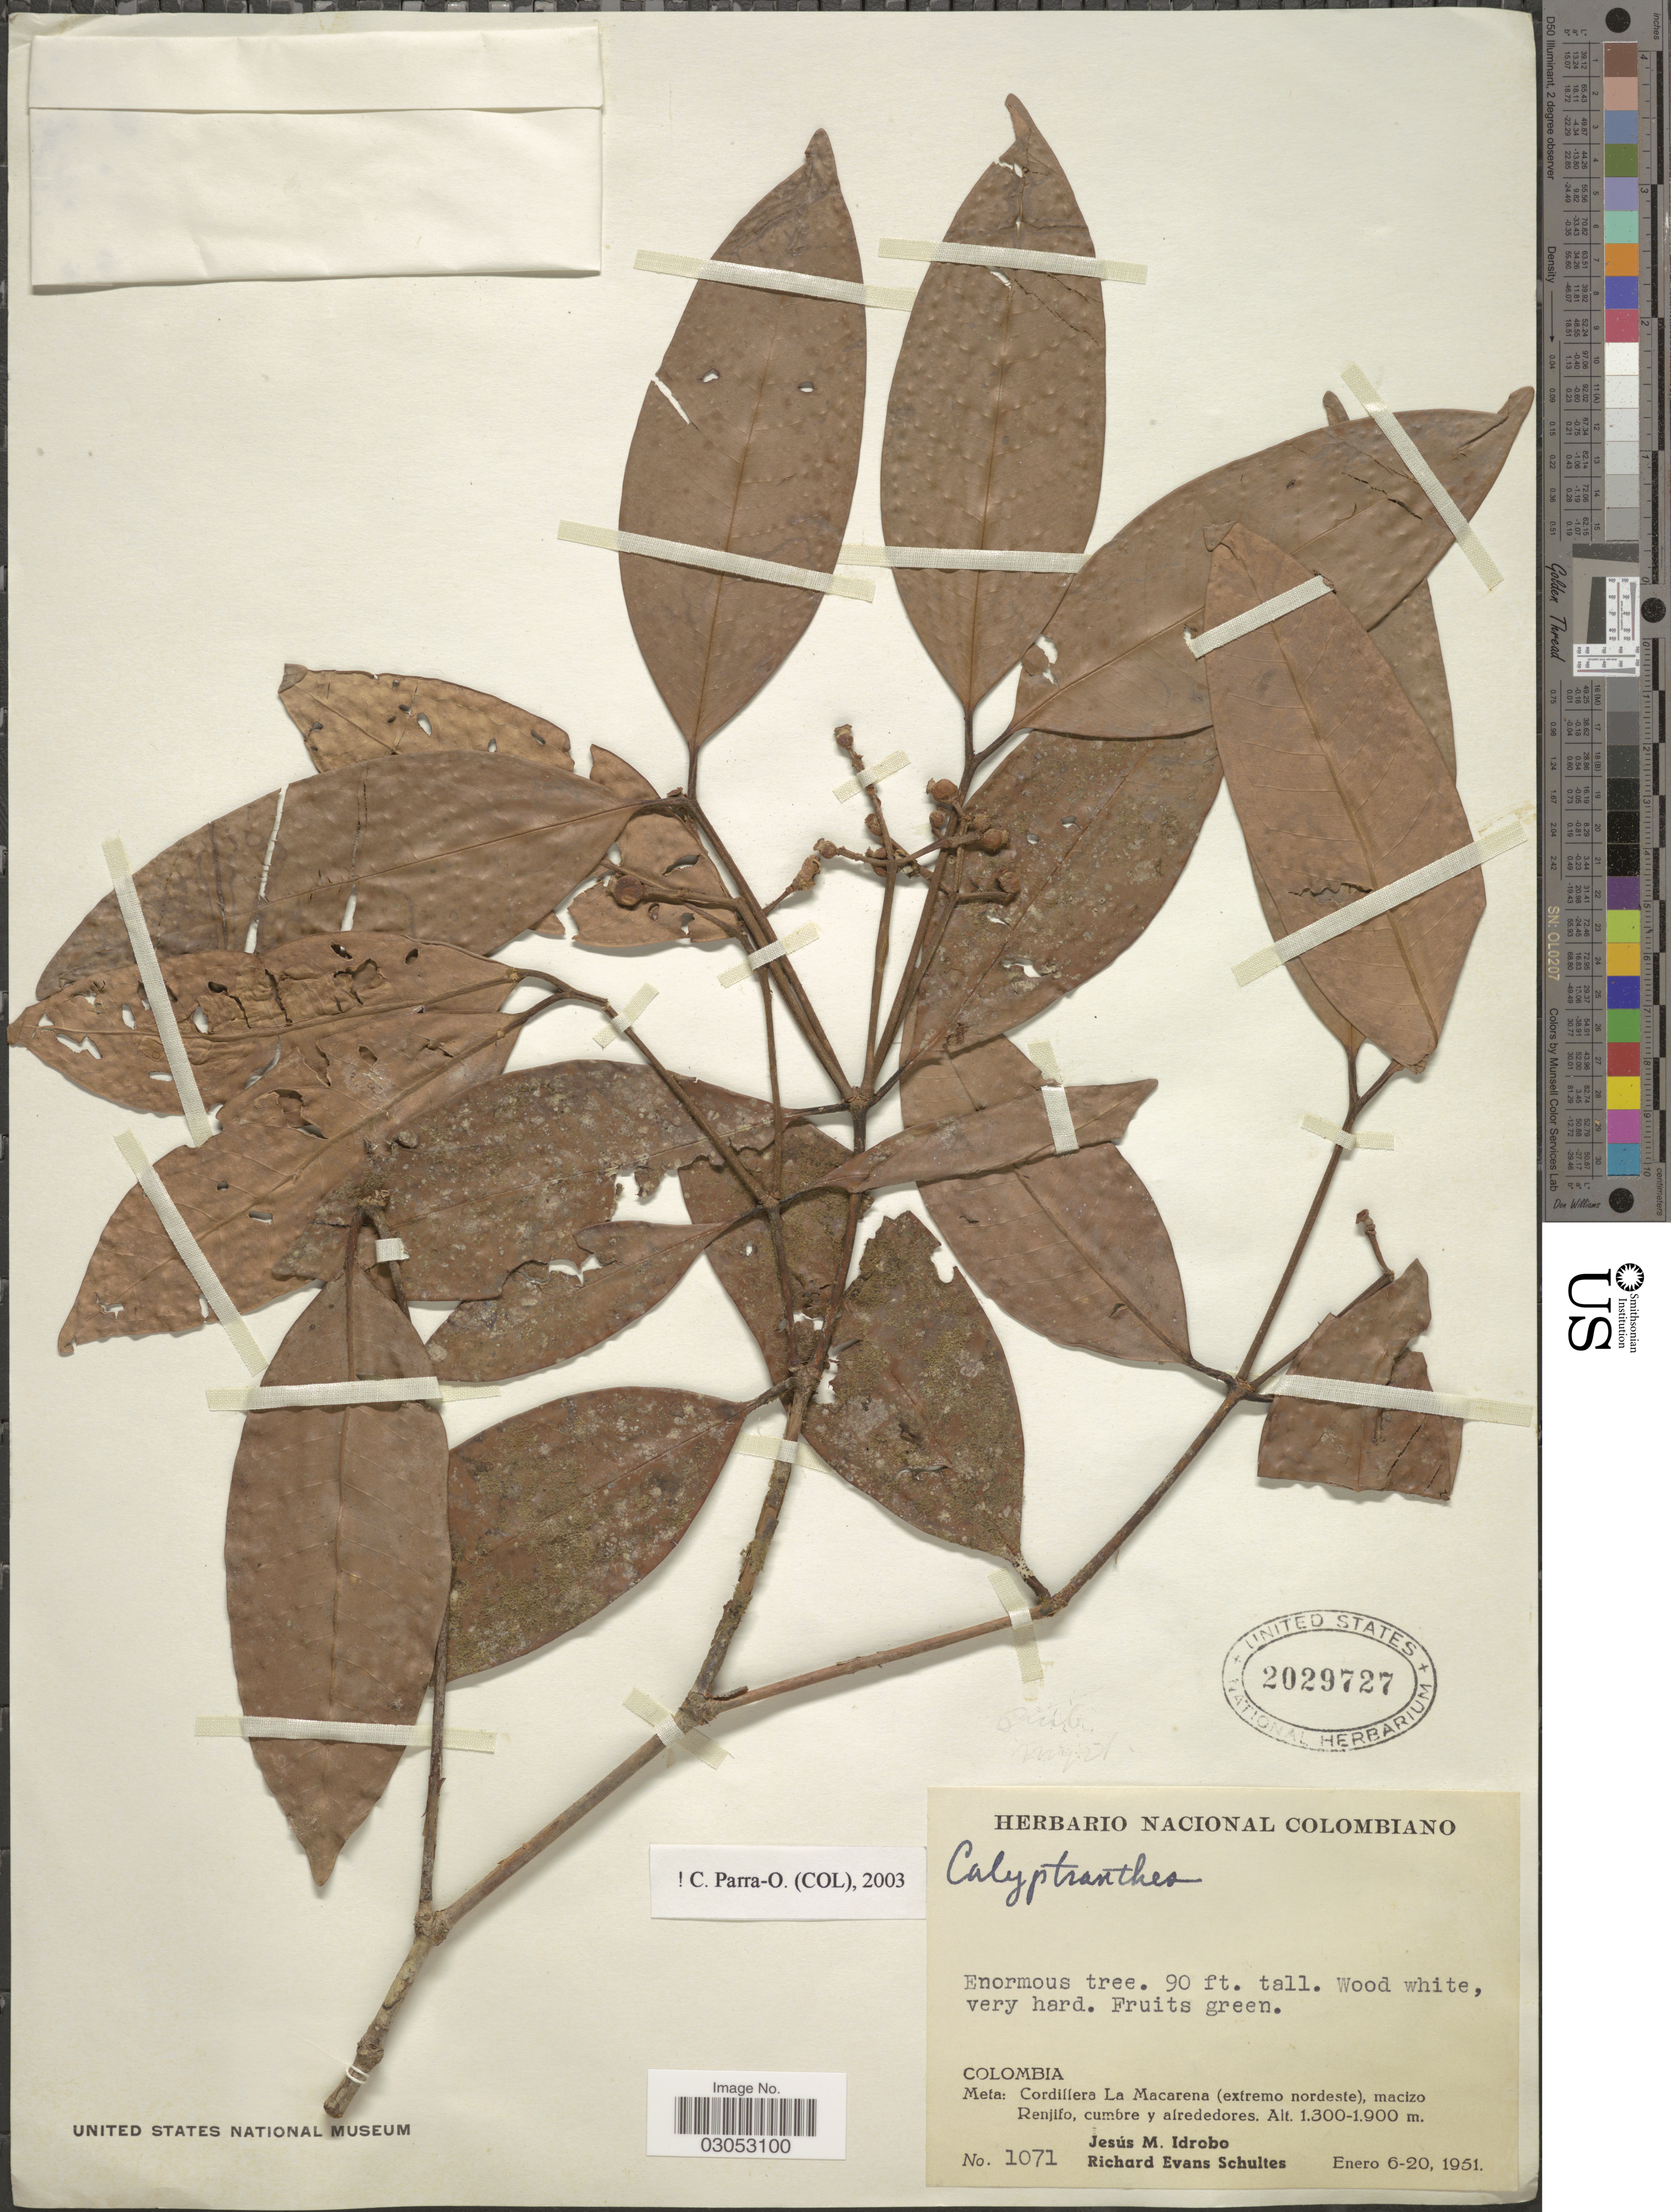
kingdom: Plantae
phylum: Tracheophyta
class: Magnoliopsida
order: Myrtales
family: Myrtaceae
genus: Myrcia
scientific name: Myrcia sp.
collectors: J. M. Idrobo & R. E. Schultes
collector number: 1071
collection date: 1951-01-06/1951-01-20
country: Colombia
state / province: Meta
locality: Cordillera La Macarena (extremo nordeste), macizo Renjifo, cumbre y alrededores.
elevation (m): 1300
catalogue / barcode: US 2029727